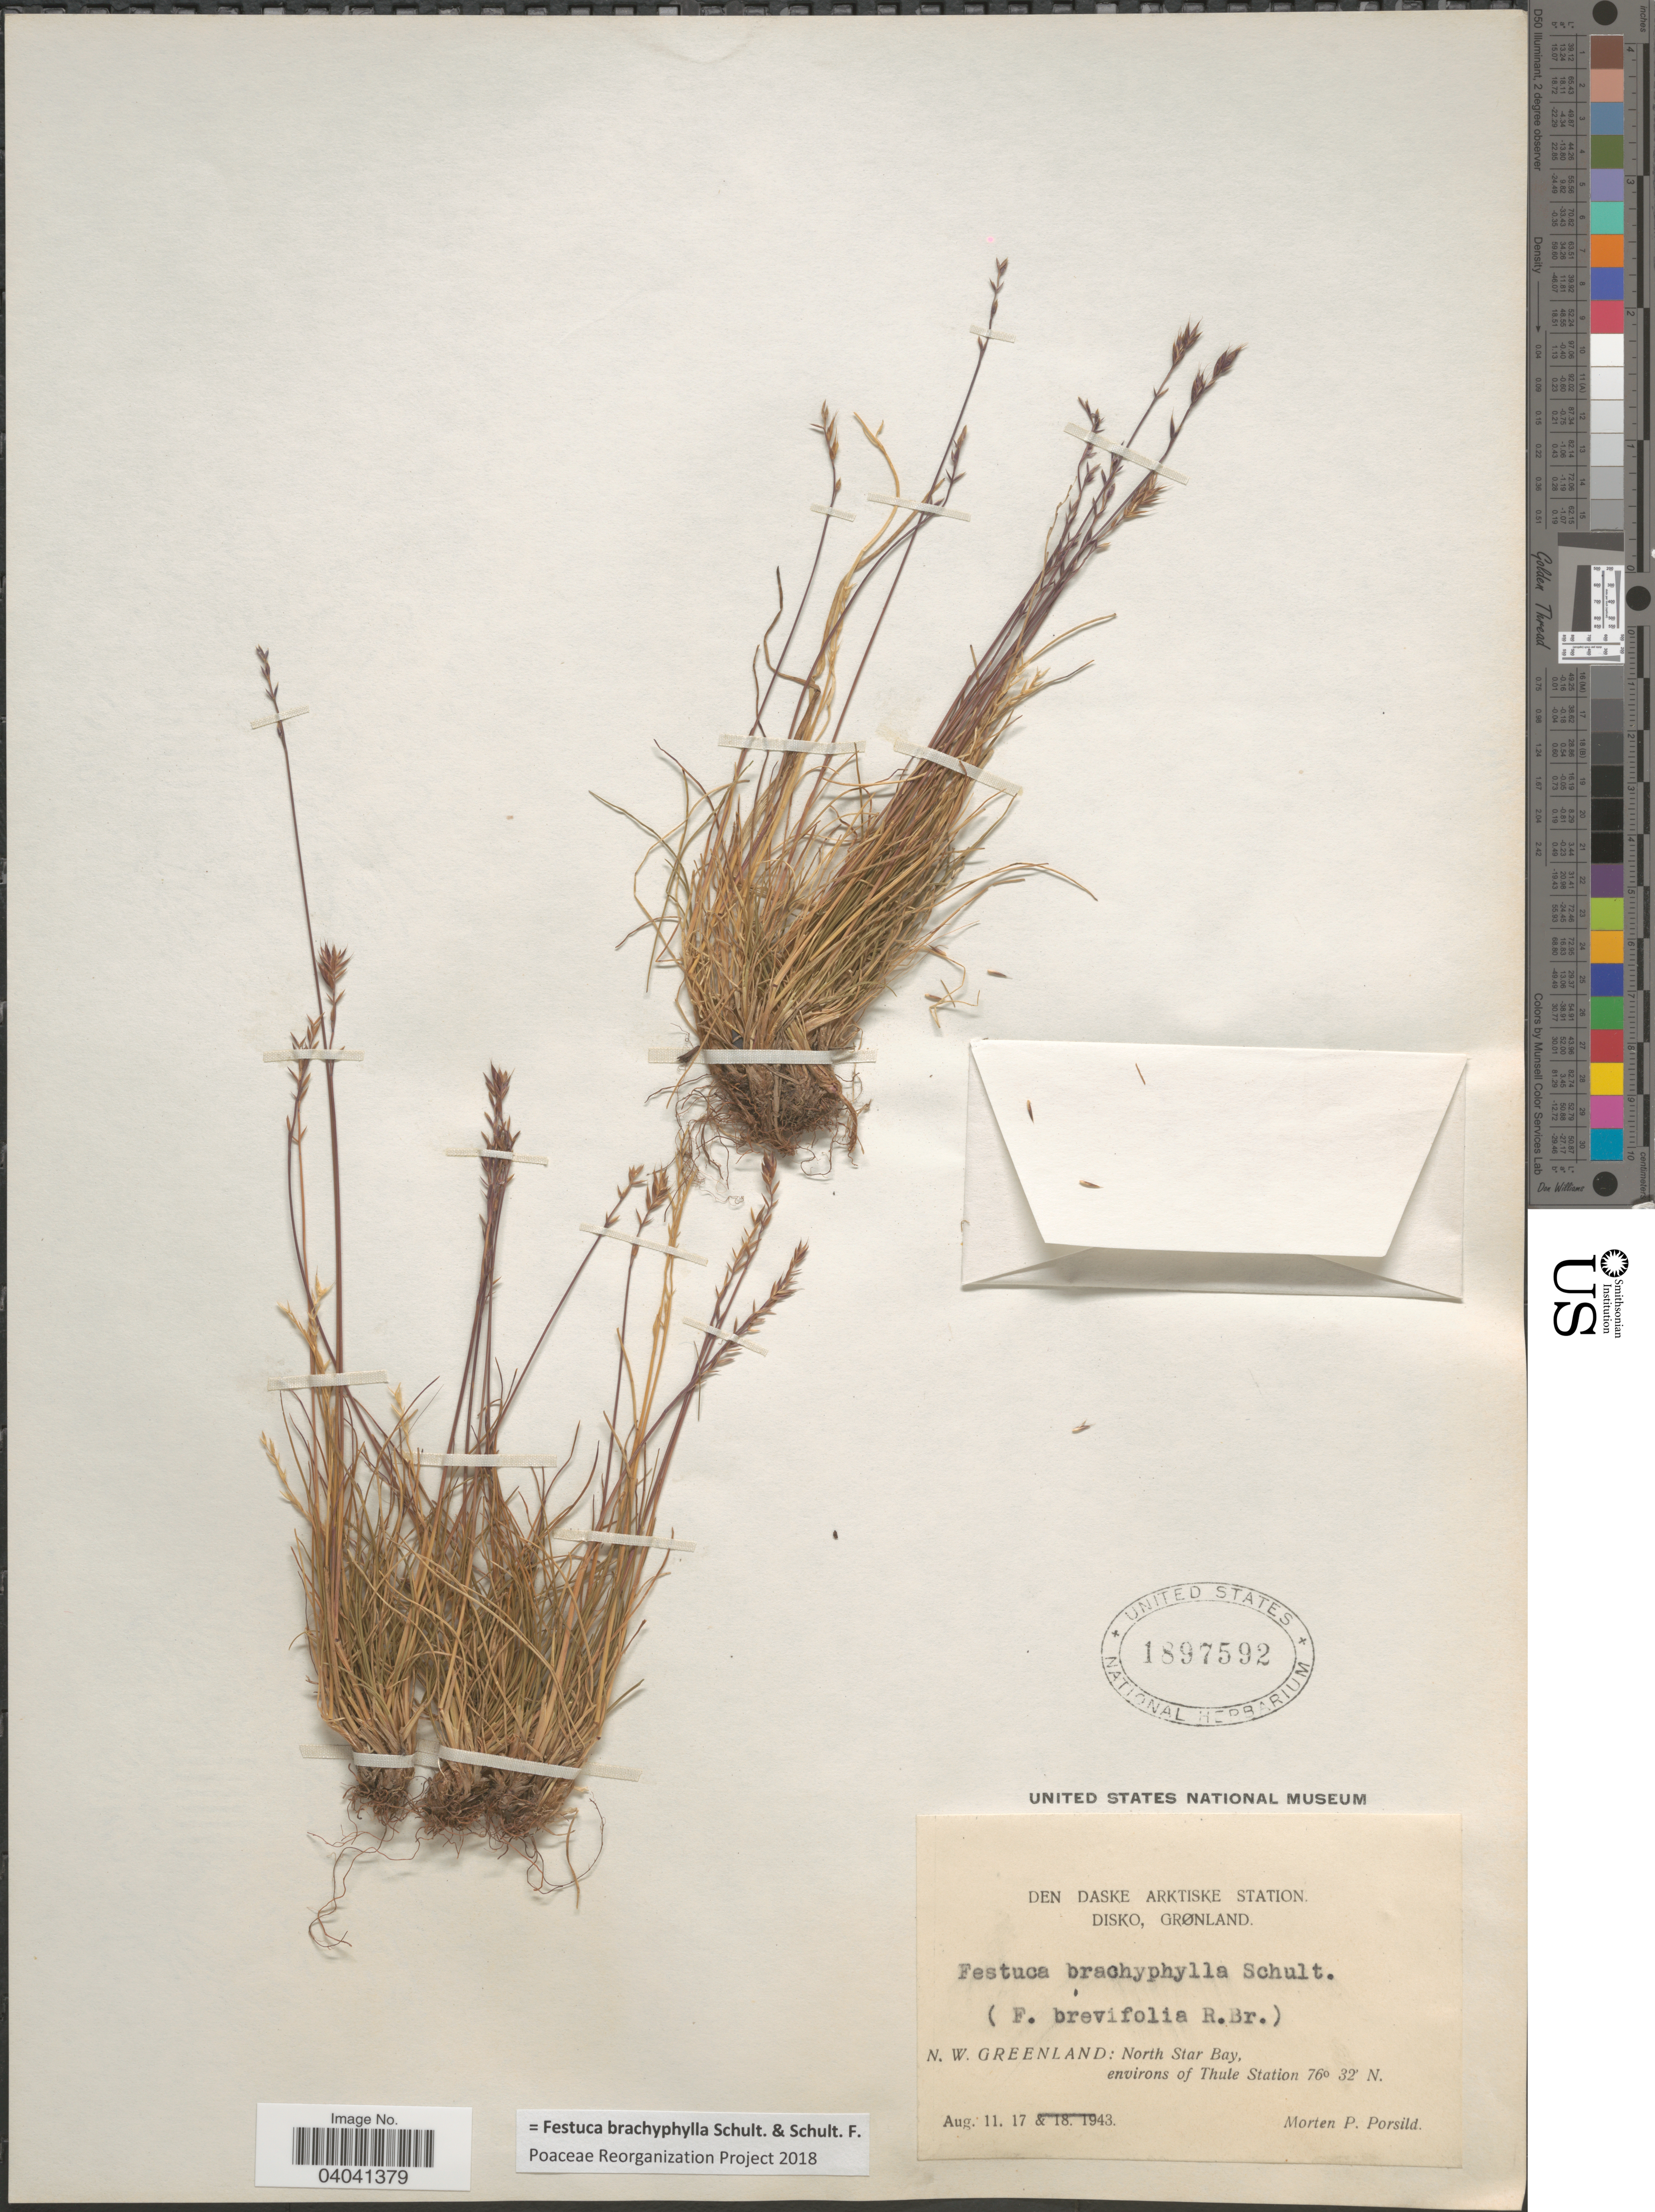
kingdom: Plantae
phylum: Tracheophyta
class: Liliopsida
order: Poales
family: Poaceae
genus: Festuca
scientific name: Festuca brachyphylla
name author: Schult. & Schult. f.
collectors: M. P. Porsild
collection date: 1943-08-11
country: Greenland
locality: Den Daske Arktiske Station, Disko, Grønland. N. W. Greenland: North Star Bay, environs of Thule Station.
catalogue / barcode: US 1897592